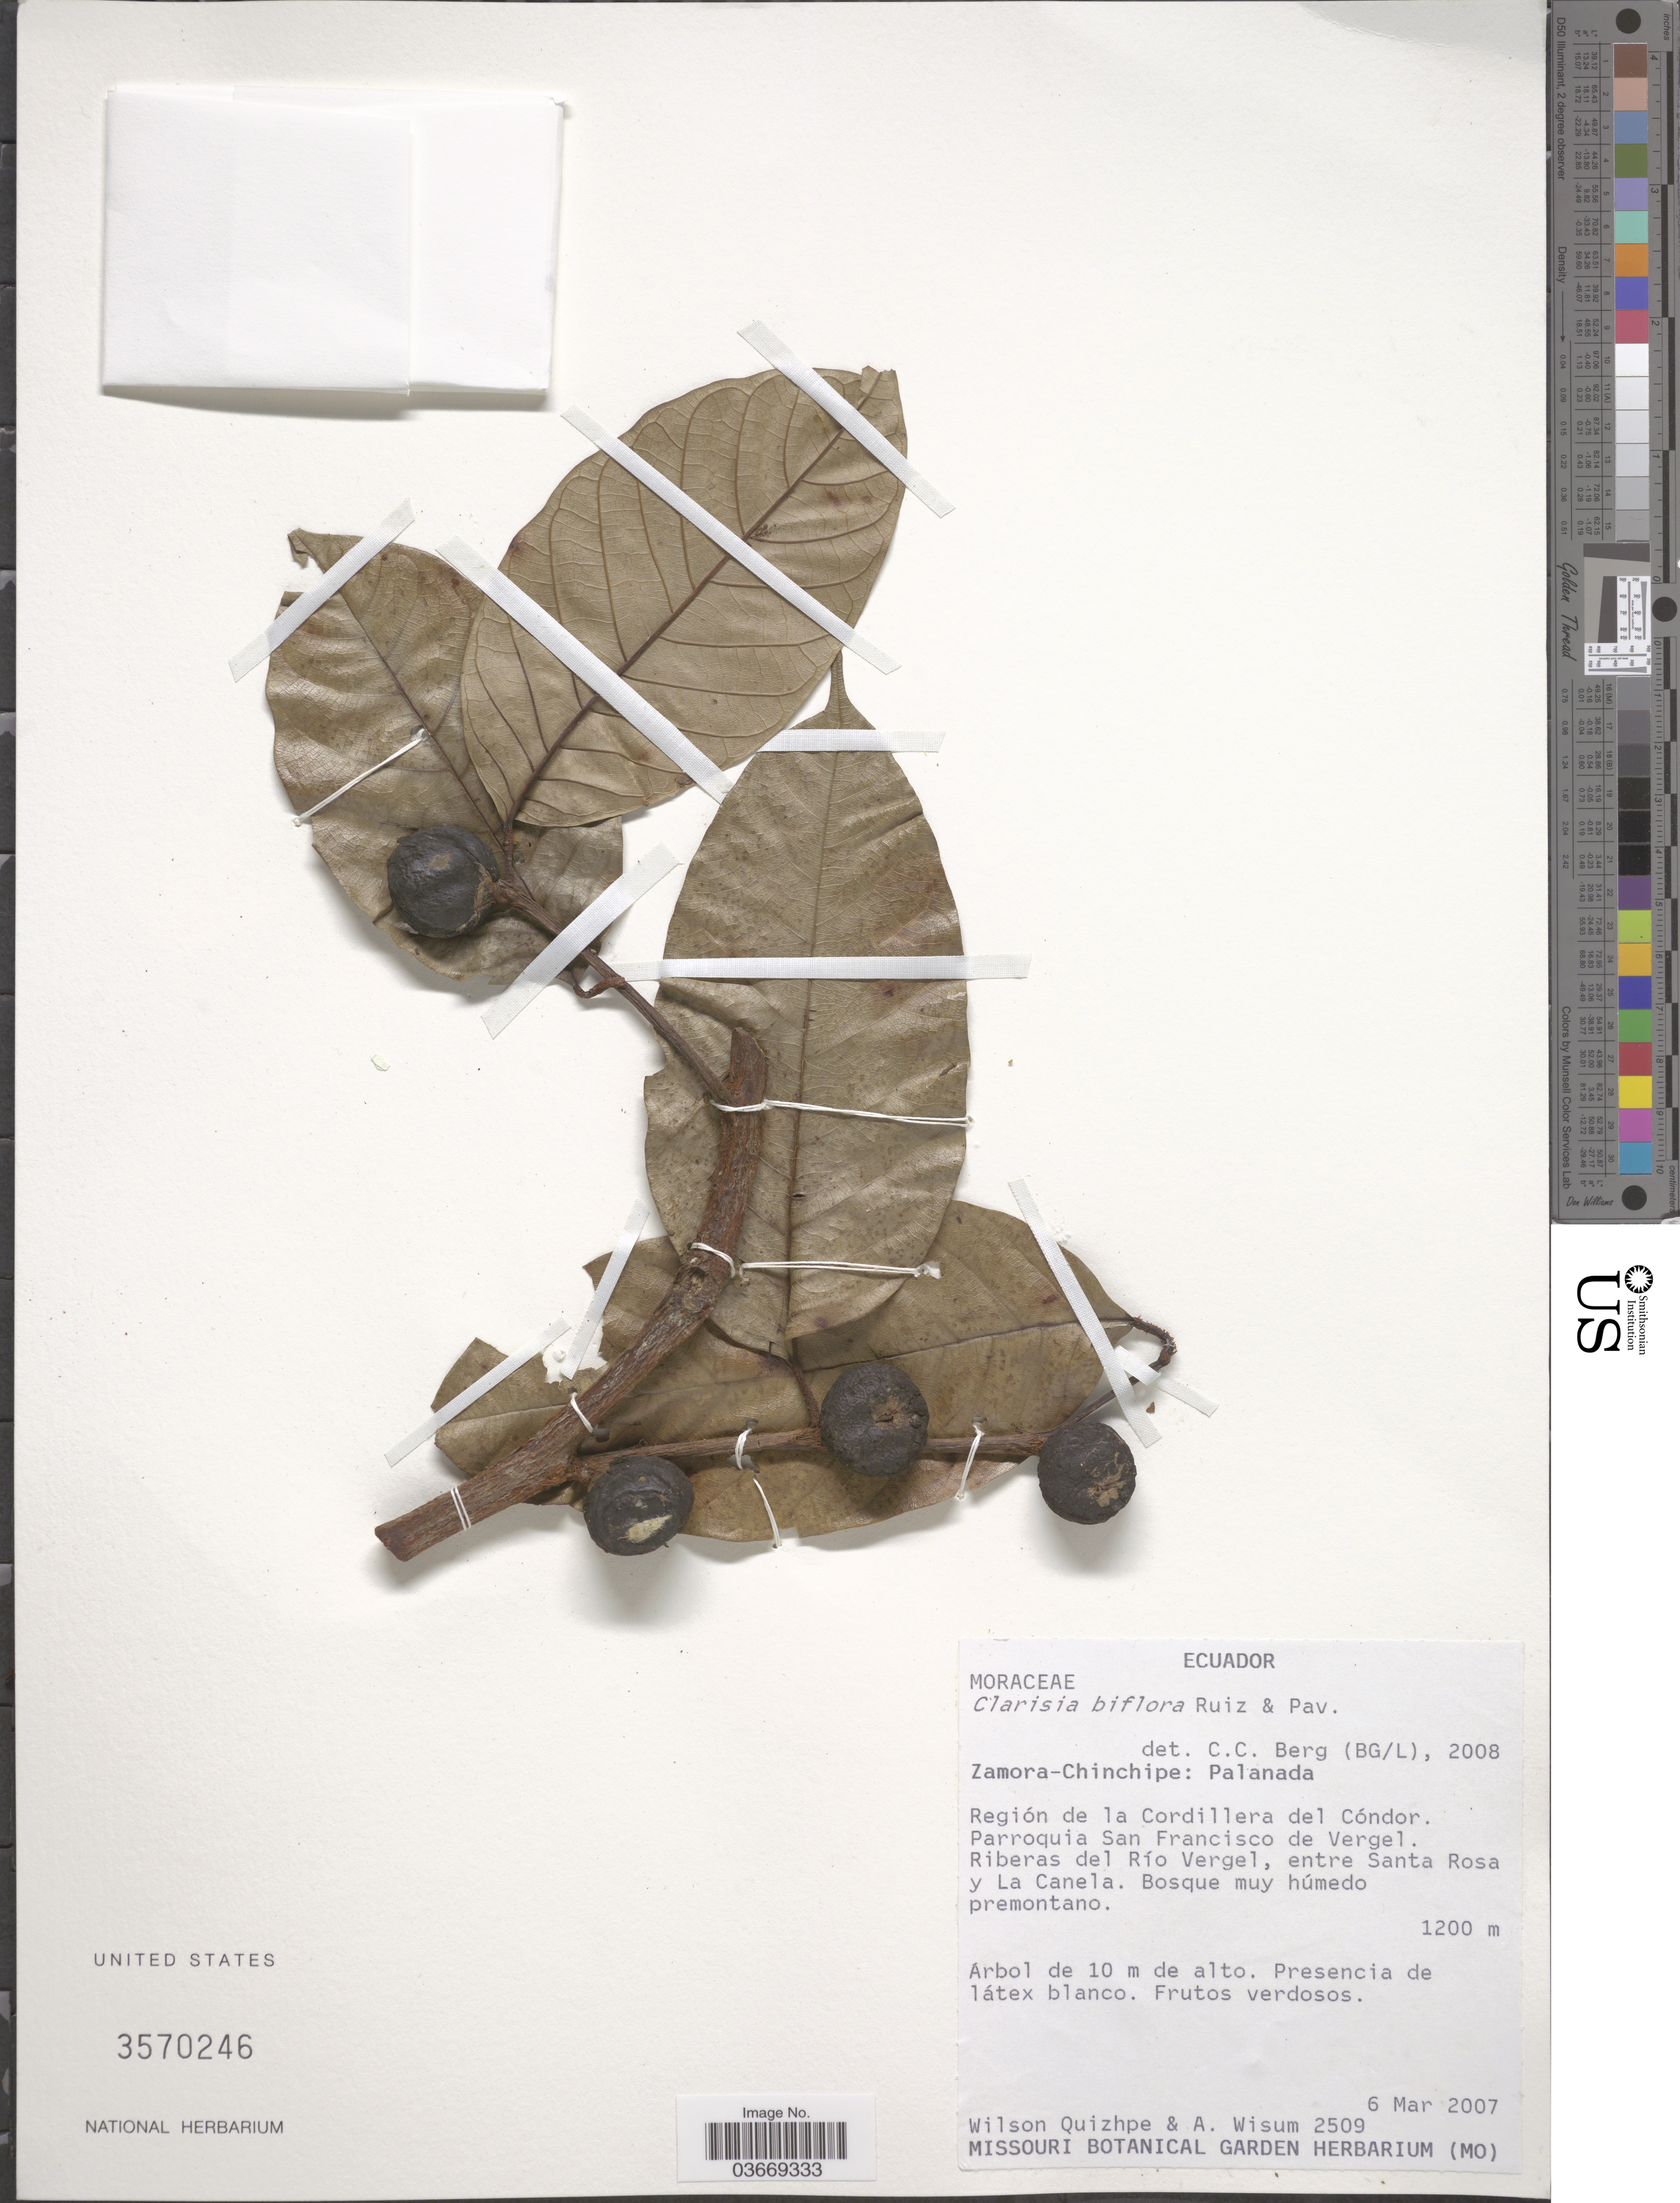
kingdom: Plantae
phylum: Tracheophyta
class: Magnoliopsida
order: Rosales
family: Moraceae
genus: Clarisia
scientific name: Clarisia biflora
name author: Ruiz & Pav.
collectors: W. Quizhpe & A. Wisum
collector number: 2509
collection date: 2007-03-06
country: Ecuador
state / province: Zamora-Chinchipe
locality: Palanada. Región de la Cordillera del Cóndor. Parroquia San Francisco de Vergel. Riberas del Río Vergel, entre San Rosa y La Canela.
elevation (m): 1200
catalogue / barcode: US 3570246